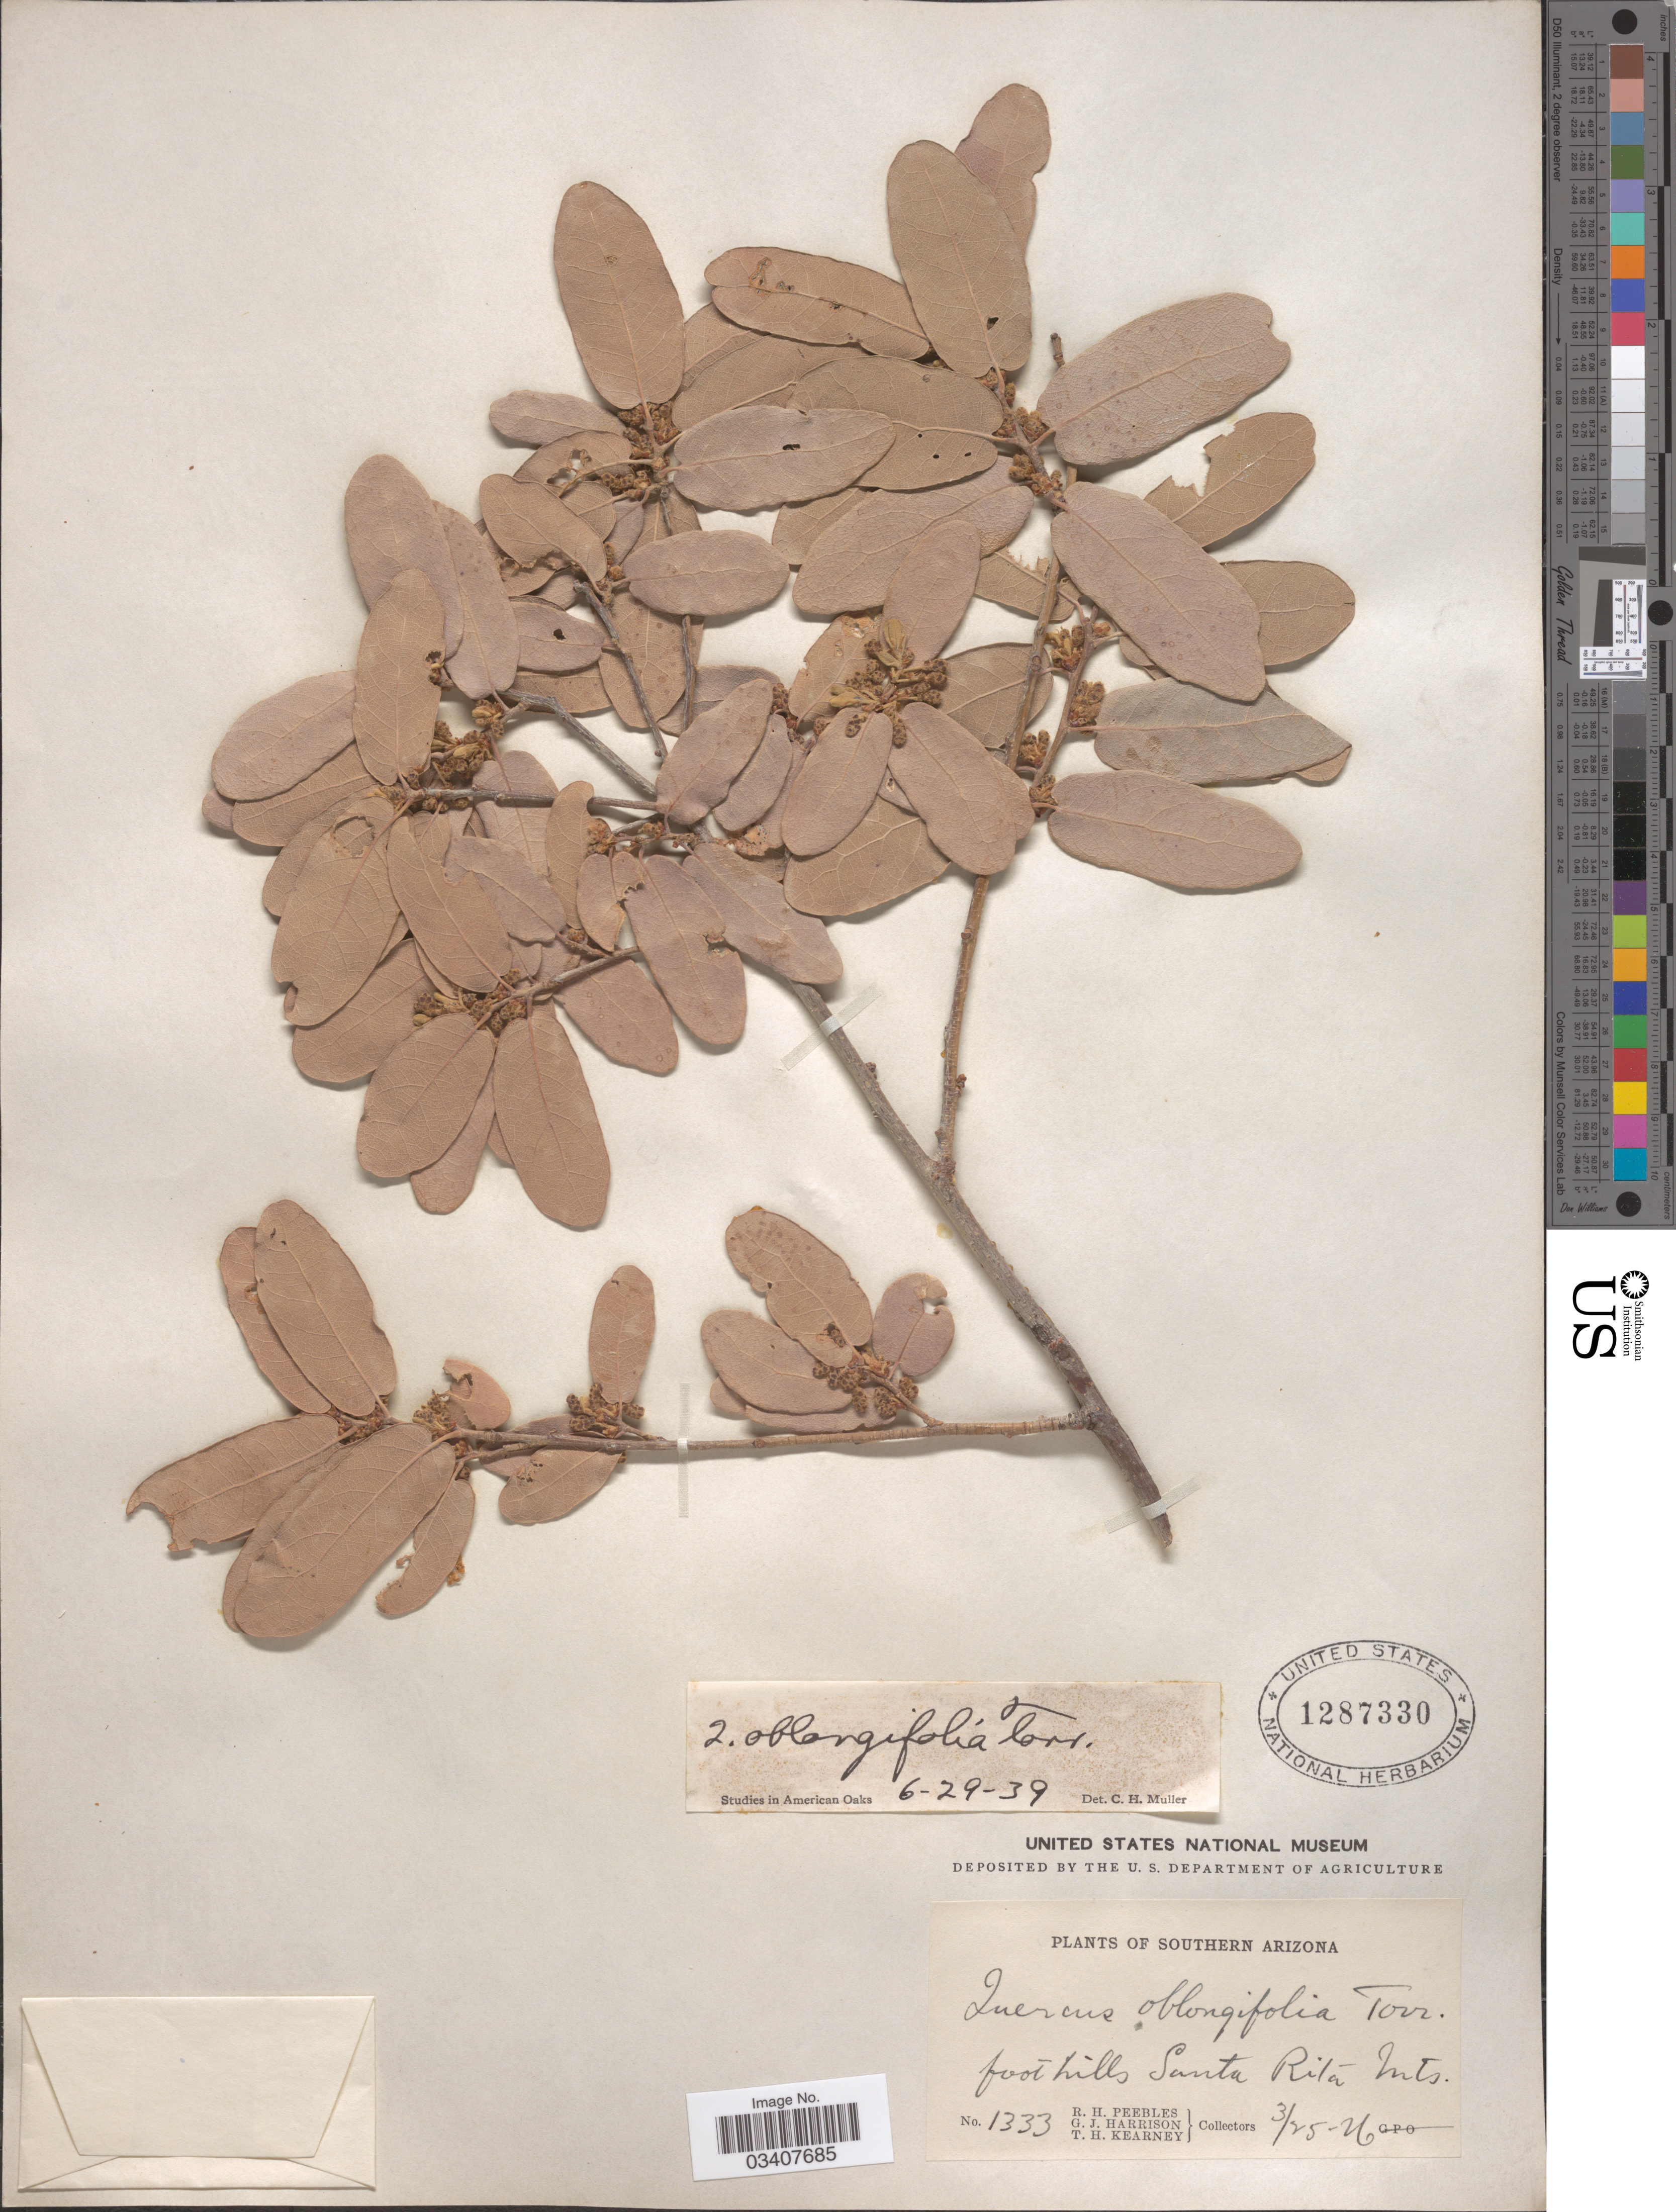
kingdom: Plantae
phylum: Tracheophyta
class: Magnoliopsida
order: Fagales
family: Fagaceae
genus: Quercus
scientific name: Quercus oblongifolia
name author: Torr.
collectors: R. H. Peebles, G. J. Harrison & T. H. Kearney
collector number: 1333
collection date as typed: Transcribed d/m/y: 25/3/26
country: United States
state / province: Arizona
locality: Southern Arizona. Foothills Santa Rita Mts.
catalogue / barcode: US 1287330